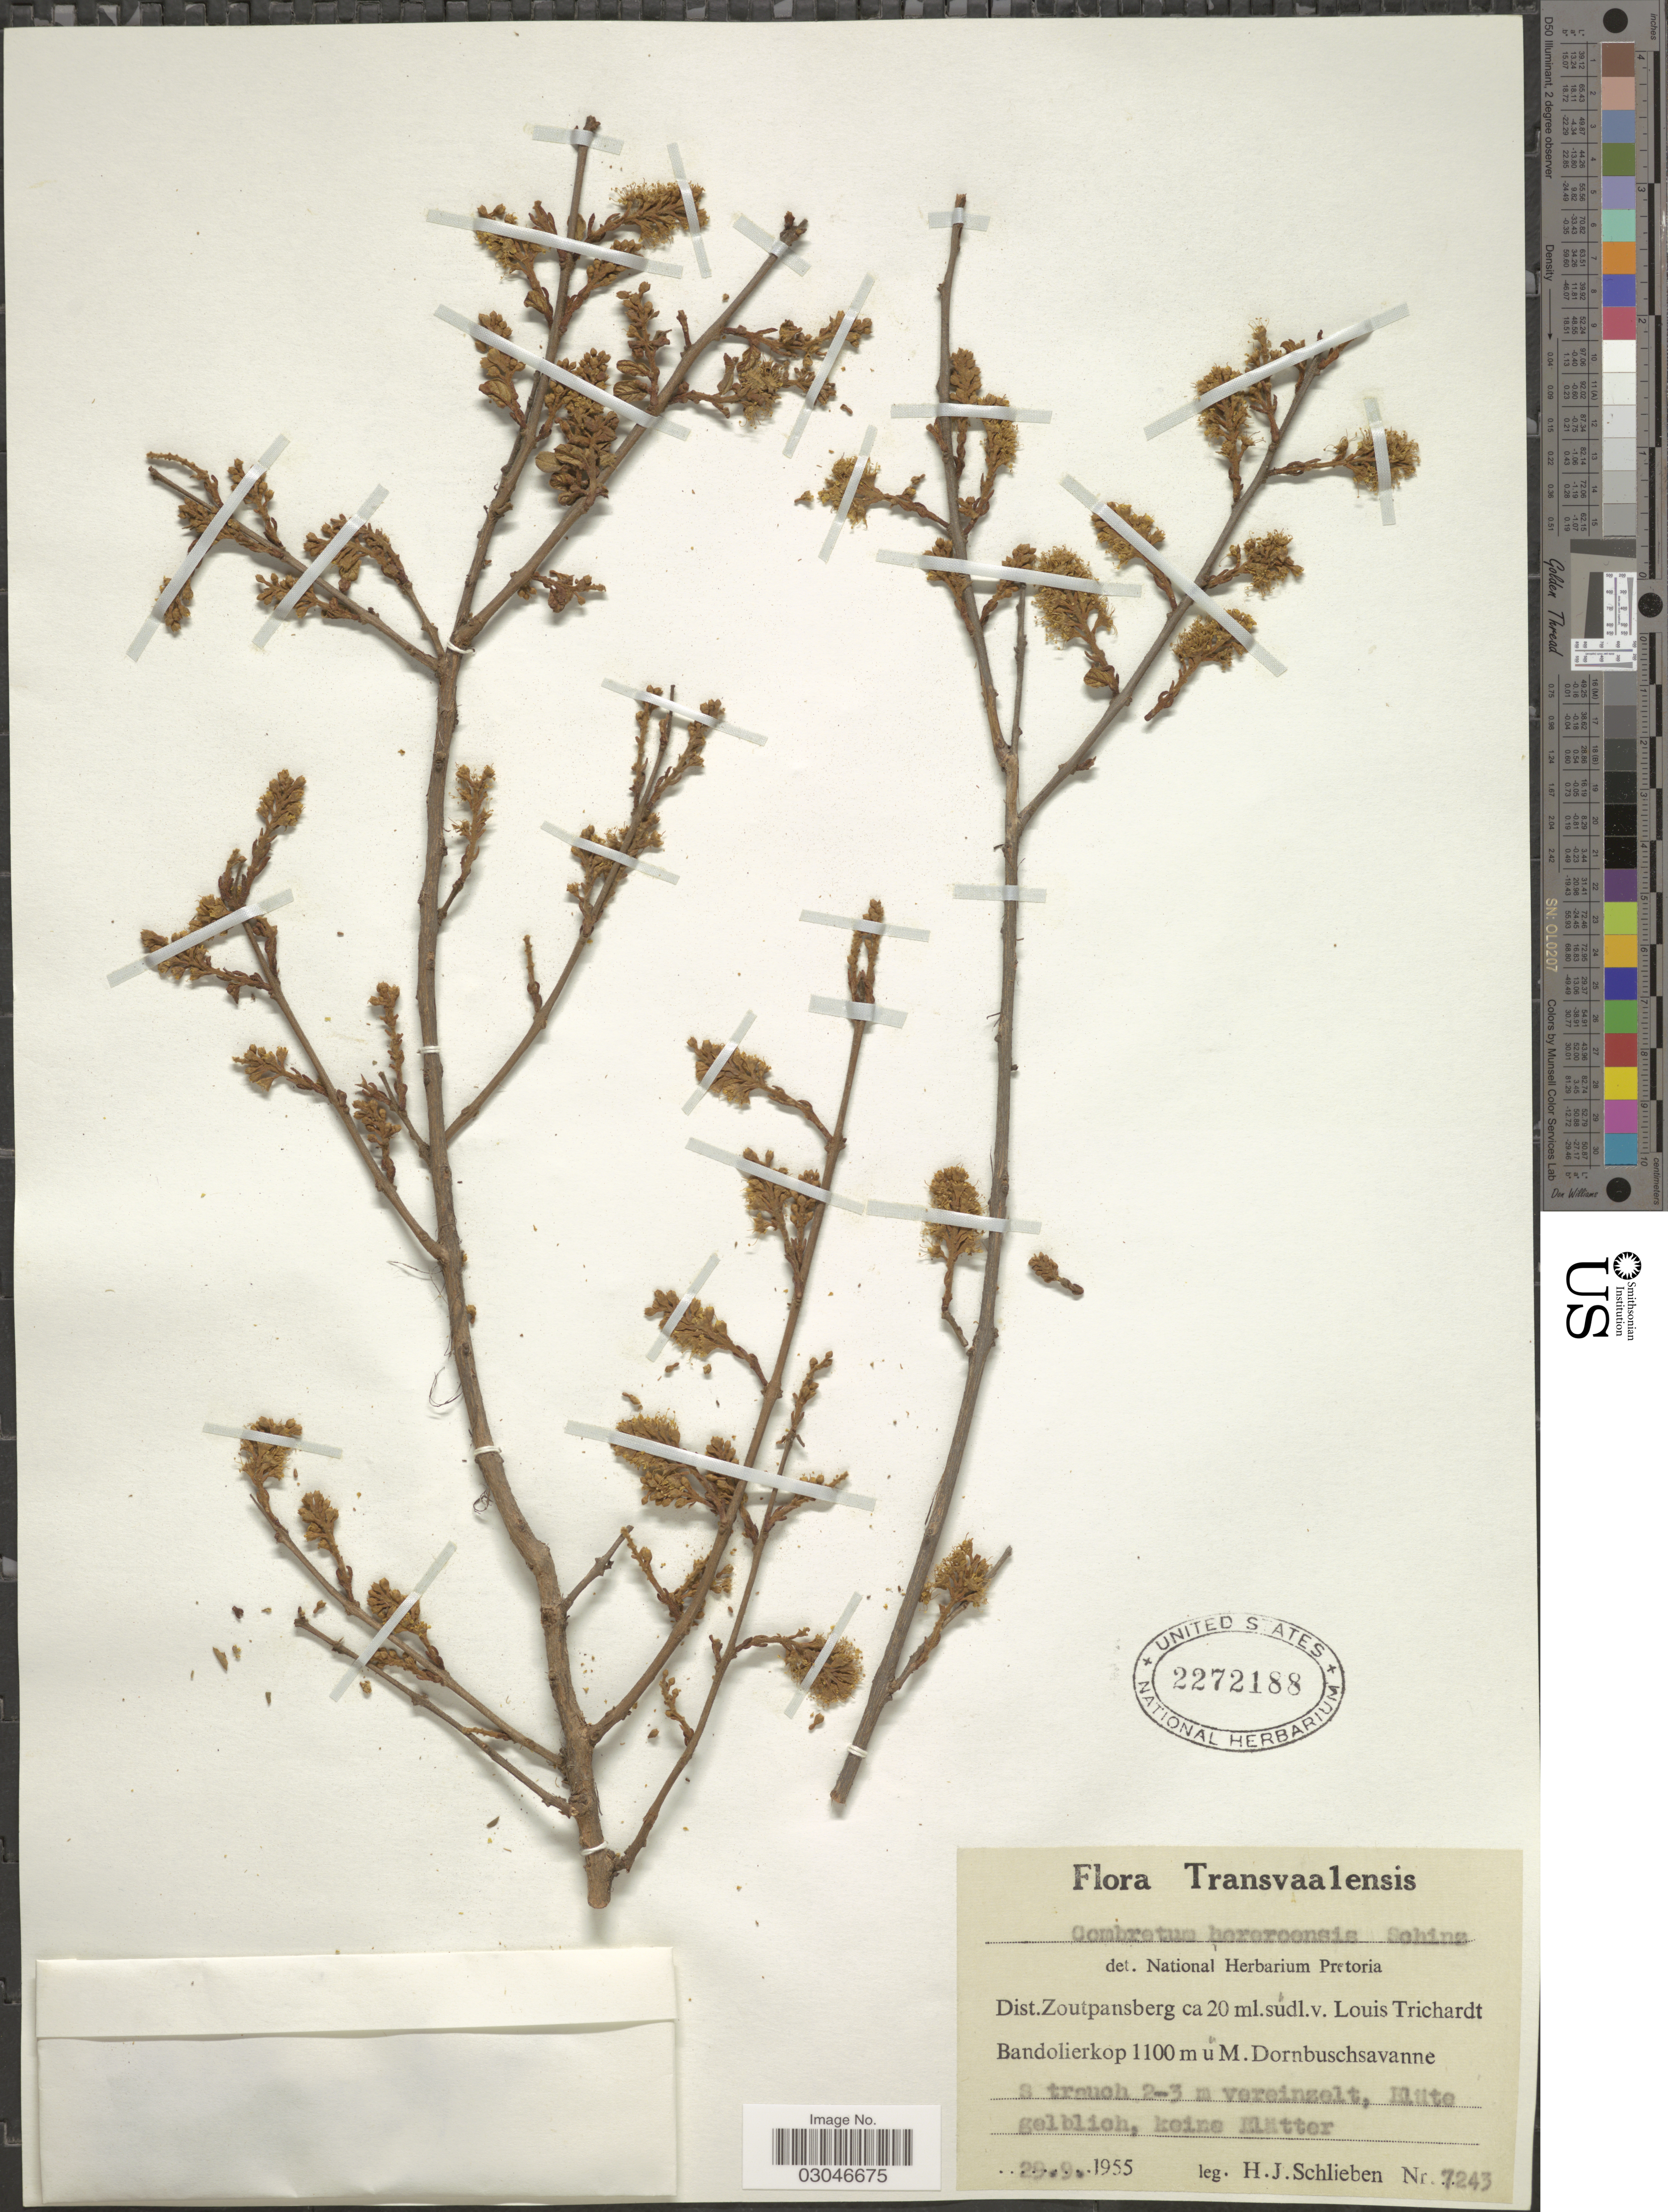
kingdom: Plantae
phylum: Tracheophyta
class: Magnoliopsida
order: Myrtales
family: Combretaceae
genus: Combretum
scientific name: Combretum hereroense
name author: Schinz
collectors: H. J. Schlieben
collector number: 7243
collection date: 1955-09-29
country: South Africa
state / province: Limpopo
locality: Transvaalensis. Dist. Zoutpansberg ca 20 ml. südl. v. Louis Trichardt Bandolierkop.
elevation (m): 1100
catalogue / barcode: US 2272188